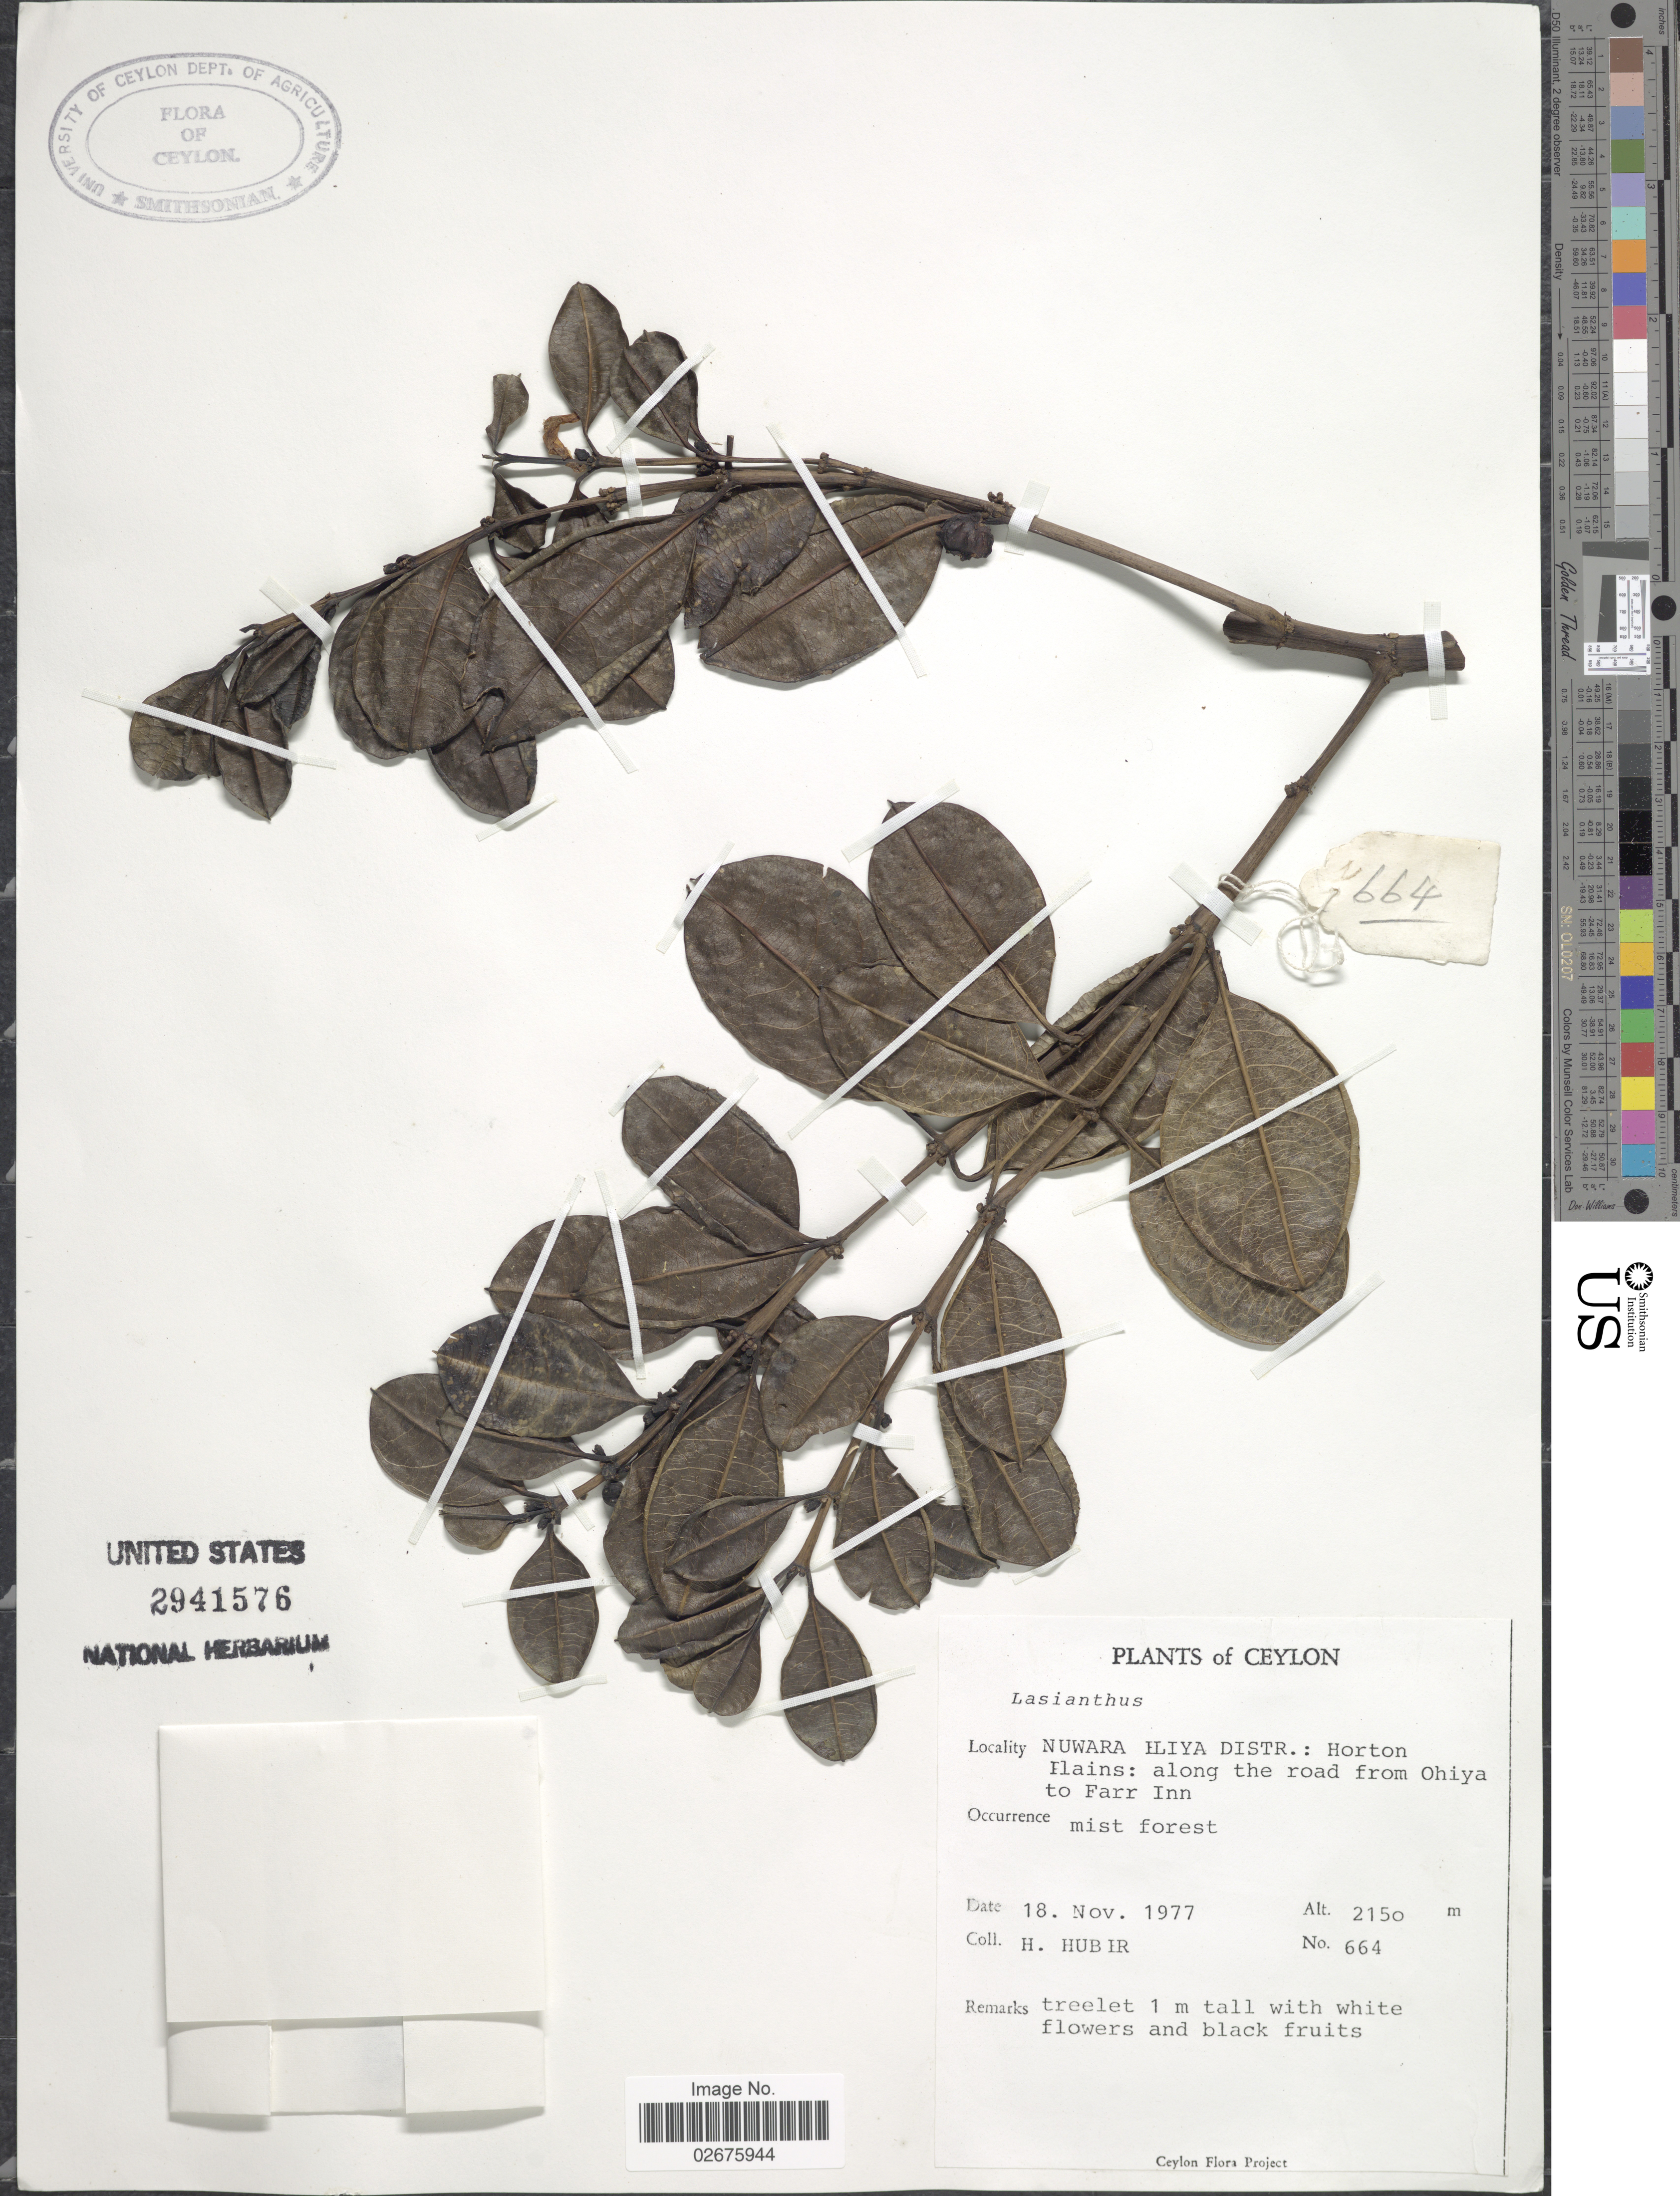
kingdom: Plantae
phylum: Tracheophyta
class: Magnoliopsida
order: Gentianales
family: Rubiaceae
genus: Lasianthus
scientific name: Lasianthus sp.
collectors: H. Huber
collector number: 664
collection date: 1977-11-18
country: Sri Lanka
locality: Ceylon, Nuwara Eliya Distr: Horton Plains: along the road from Ohiya to Farr Inn, mist forest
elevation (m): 2150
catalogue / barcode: US 2941576